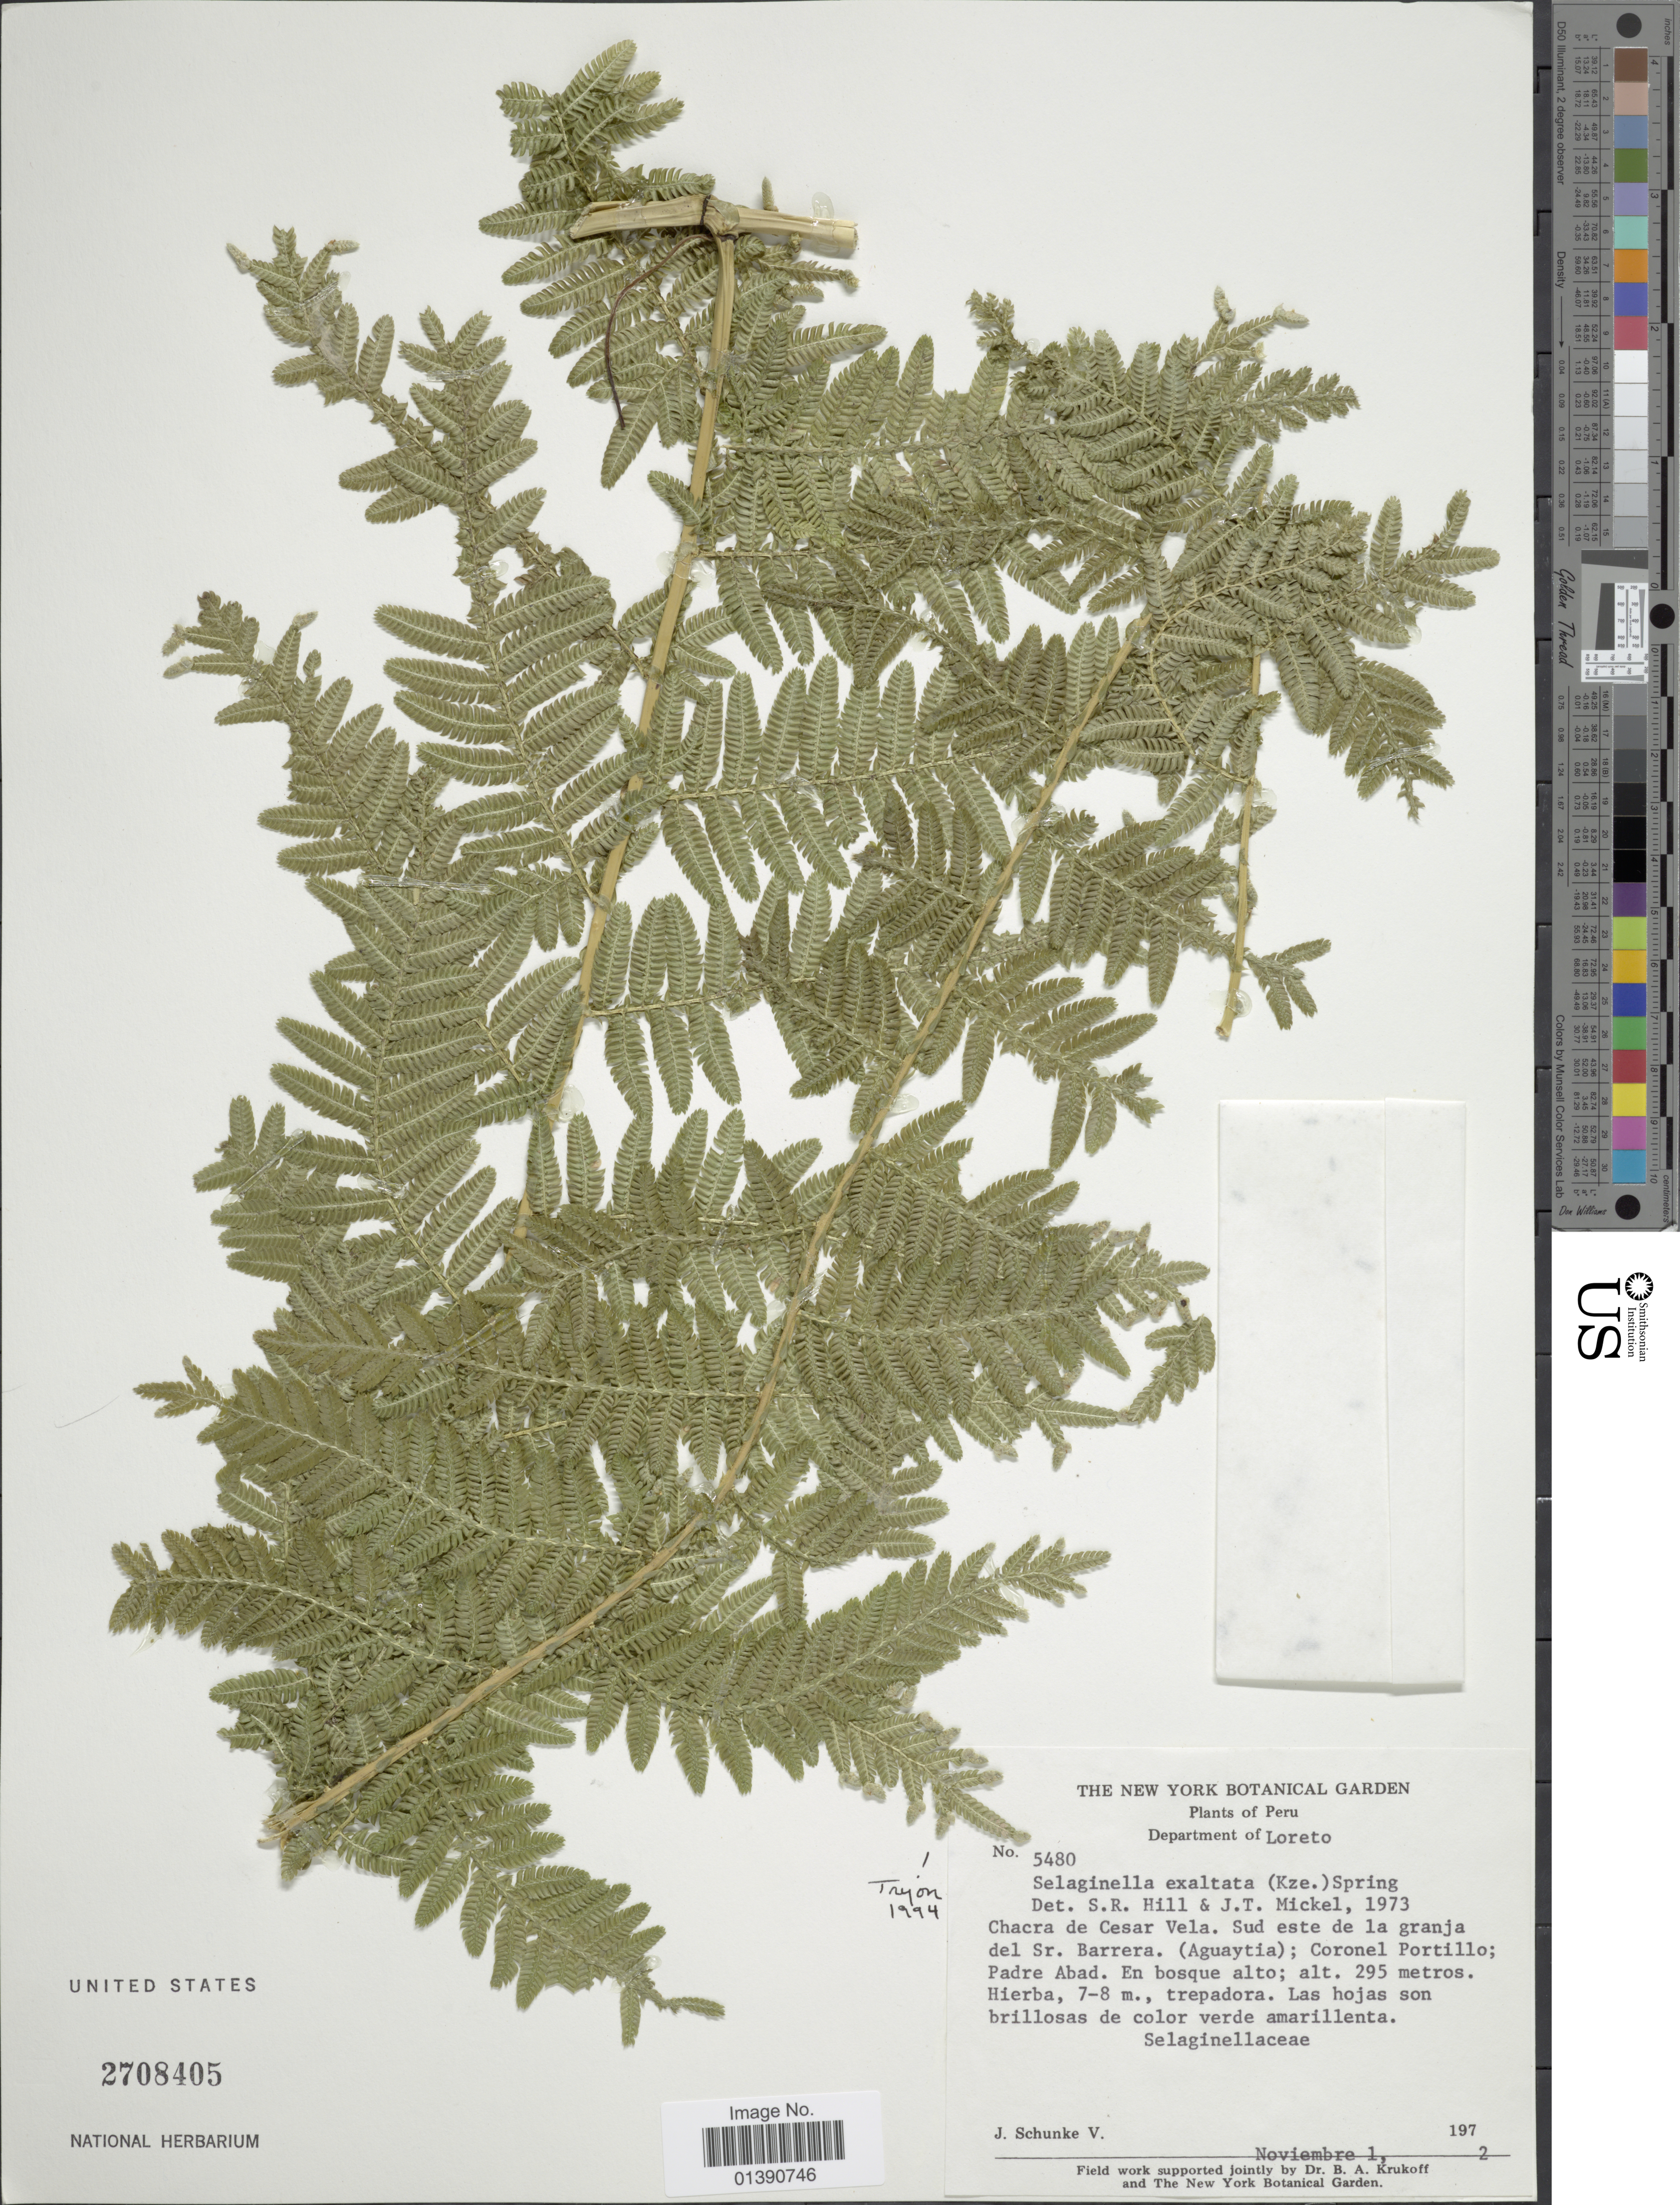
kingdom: Plantae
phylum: Tracheophyta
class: Lycopodiopsida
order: Selaginellales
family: Selaginellaceae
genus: Selaginella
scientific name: Selaginella exaltata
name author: (Kunze) Spring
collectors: J. Schunke Vigo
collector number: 5480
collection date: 1972-11-01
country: Peru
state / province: Loreto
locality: Chacra de Cesar Vela. Sud este de la granja del Sr. Barrera. (Aguaytia); Coronl Portillo; Padre Abad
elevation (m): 295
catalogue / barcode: US 2708405